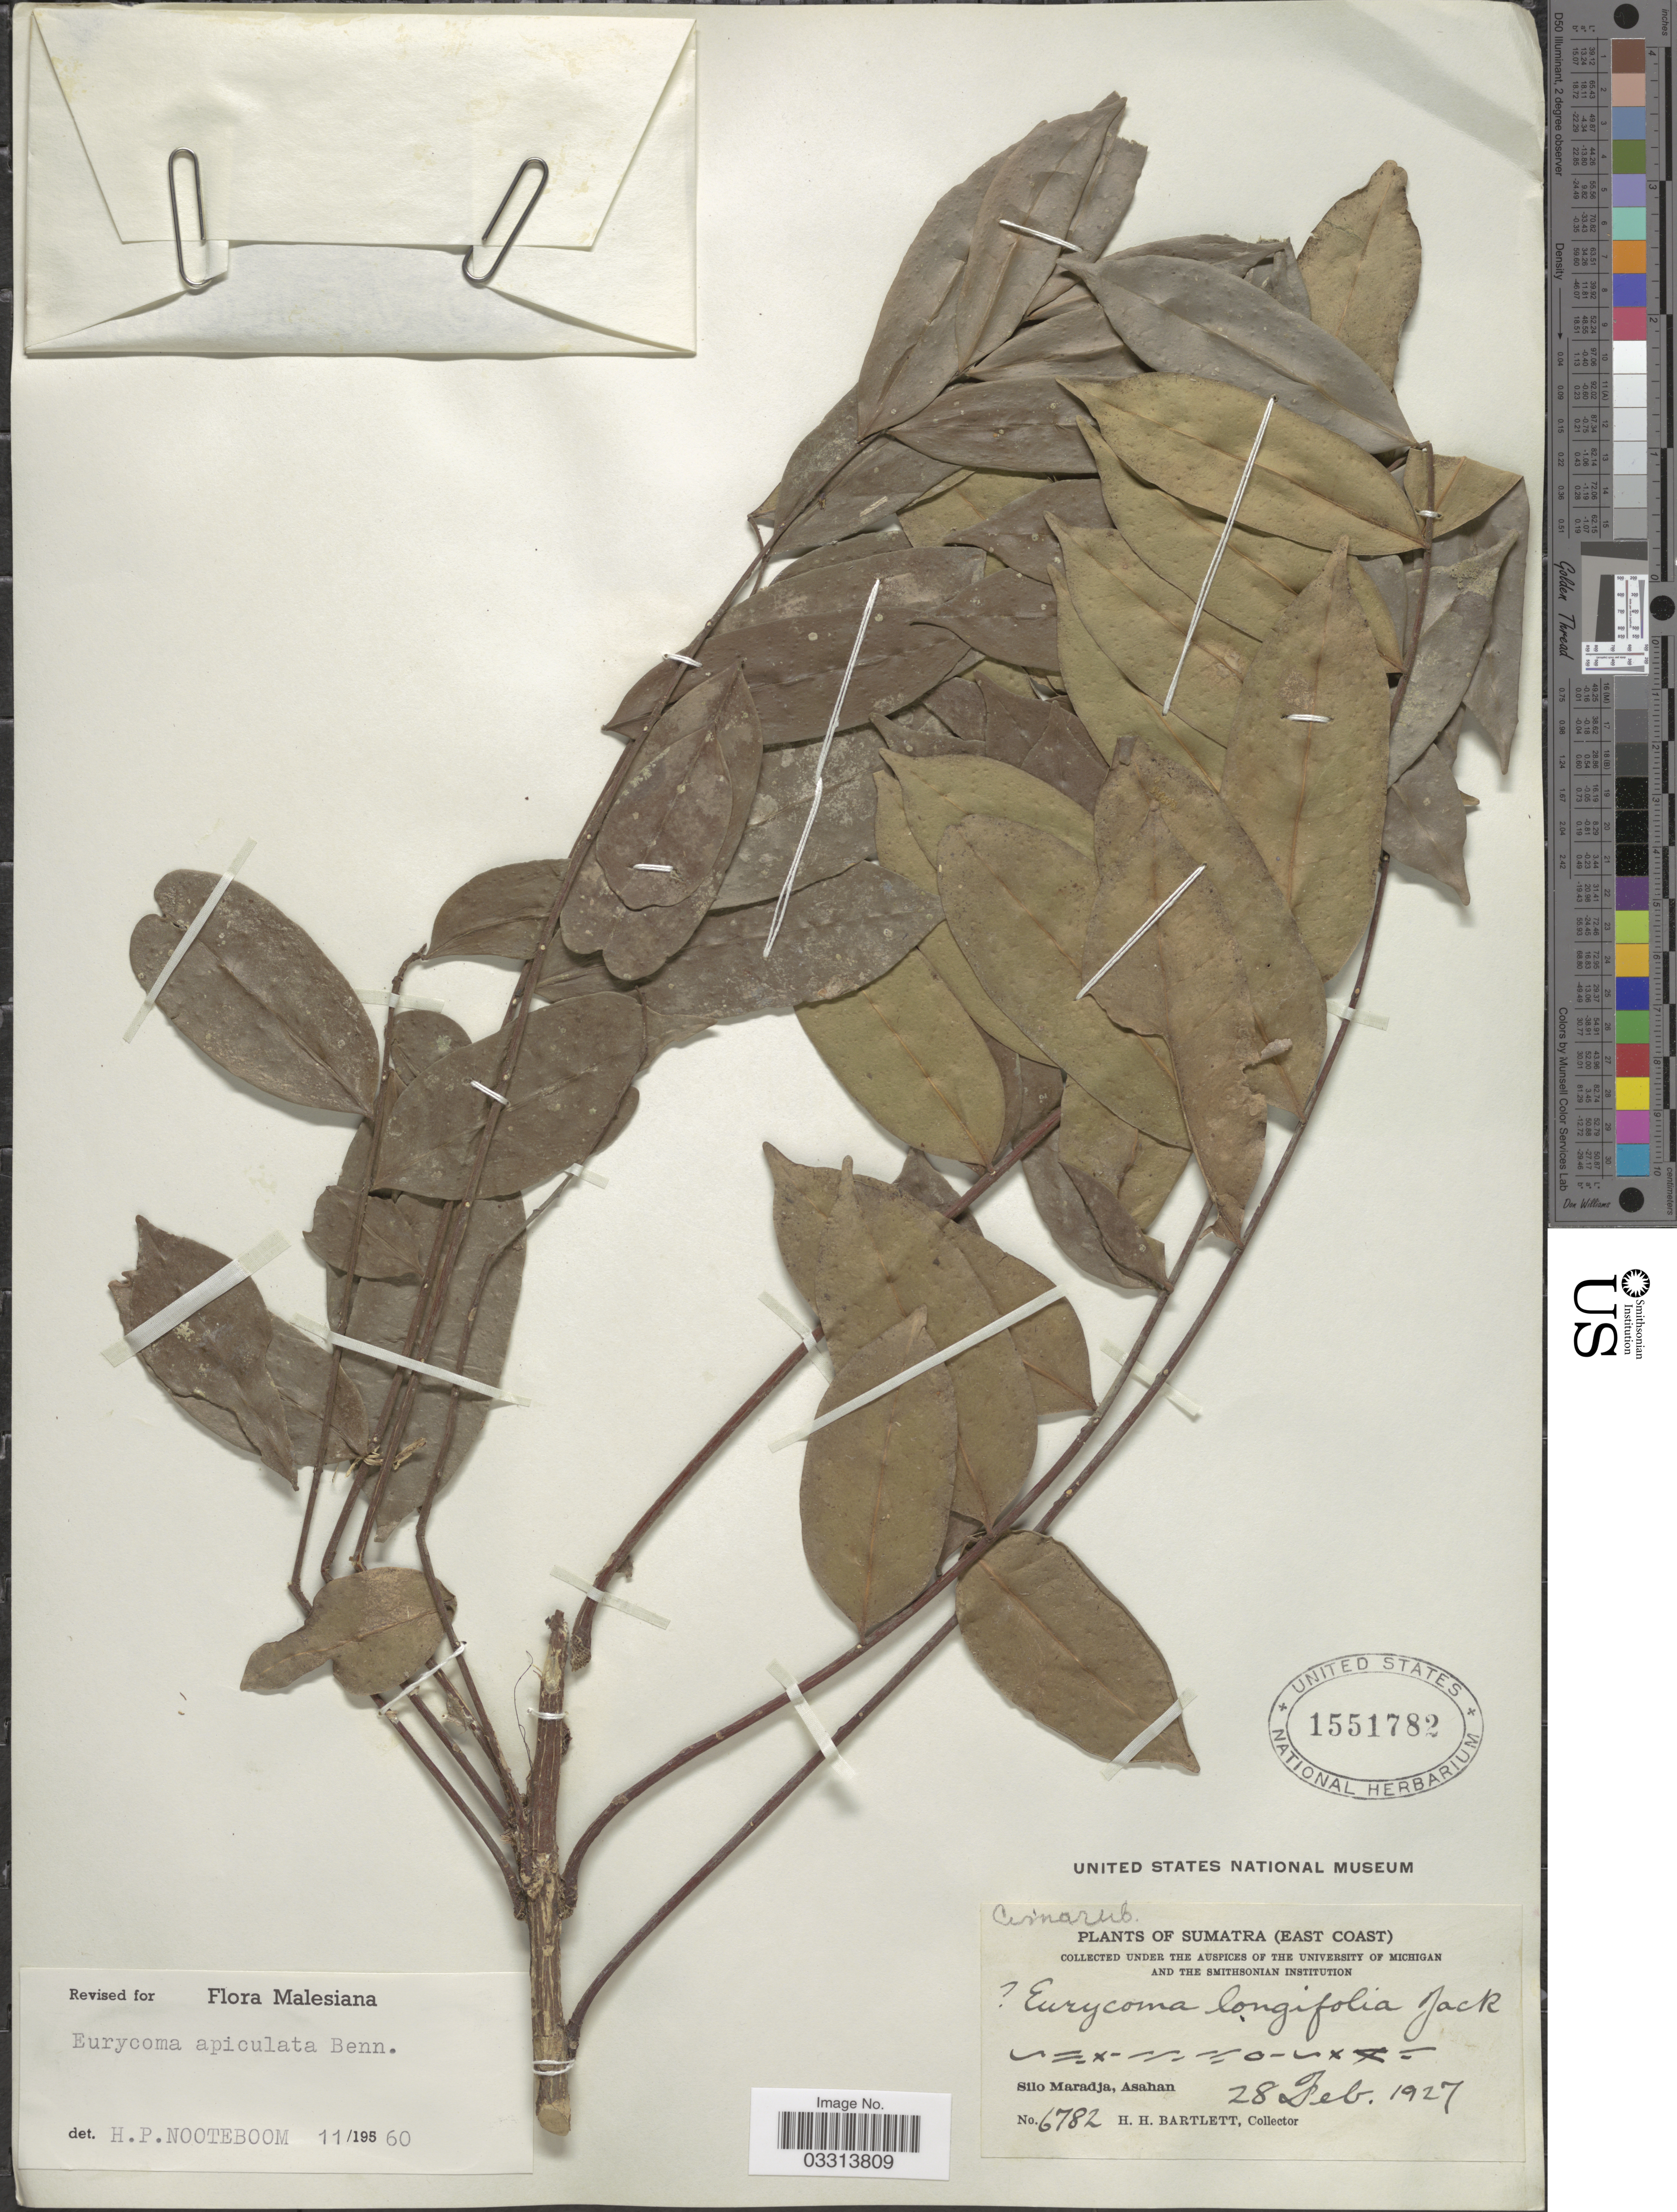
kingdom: Plantae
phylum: Tracheophyta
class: Magnoliopsida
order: Sapindales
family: Simaroubaceae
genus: Eurycoma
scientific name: Eurycoma apiculata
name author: A.W. Benn.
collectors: H. H. Bartlett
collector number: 6782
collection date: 1927-02-28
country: Indonesia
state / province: Sumatra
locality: (East Coast), Silo Maradja, Asahan.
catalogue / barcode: US 1551782